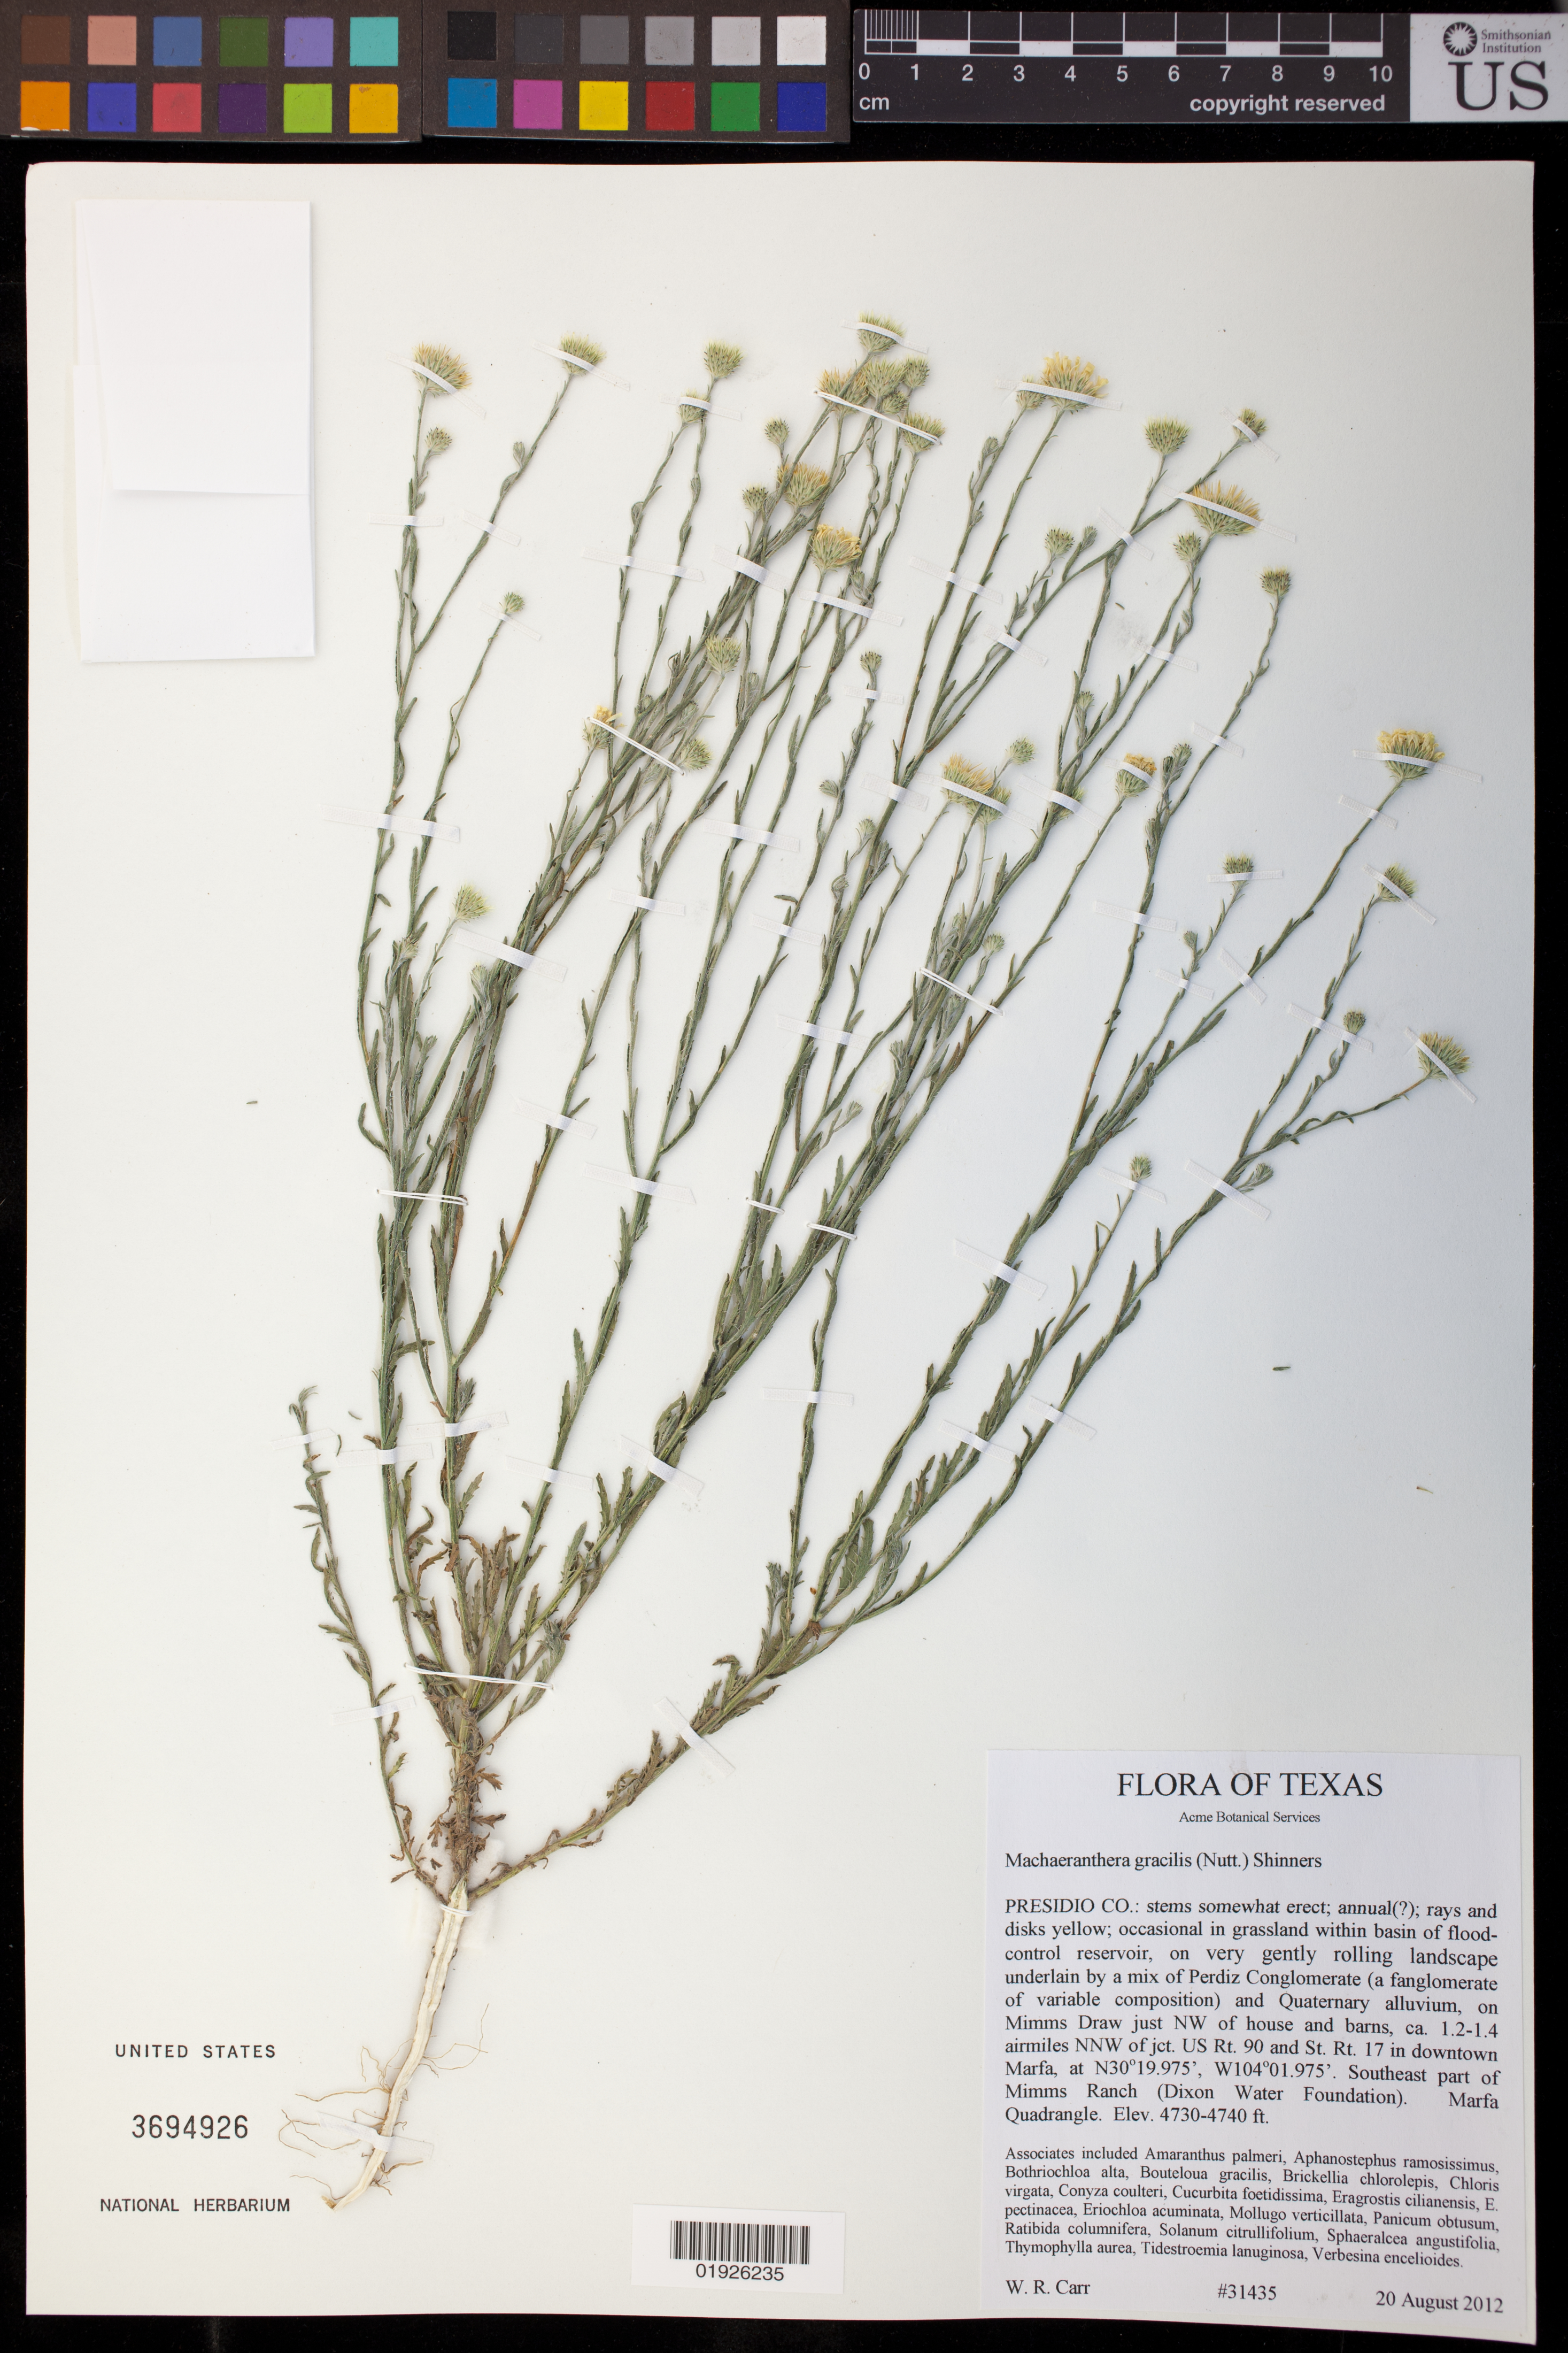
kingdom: Plantae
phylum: Tracheophyta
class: Magnoliopsida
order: Asterales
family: Asteraceae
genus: Machaeranthera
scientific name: Machaeranthera gracilis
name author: (Nutt.) Shinners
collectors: W. Carr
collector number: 31435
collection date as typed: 20 August 2012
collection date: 2012-08-20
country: United States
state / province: Texas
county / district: Presidio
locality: On Mimms Draw just NW of house and barns, ca. 1.2 - 1.4 airmiles NNW of jct. US Rt. 90 and St. Rt. 17 in downtown Marfa. Southeast part of Mimms Ranch (Dixon Water Foundation). Marfa Quadrangle.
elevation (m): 1442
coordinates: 30 19.975 N, 104 01.975 W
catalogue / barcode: US 3694926